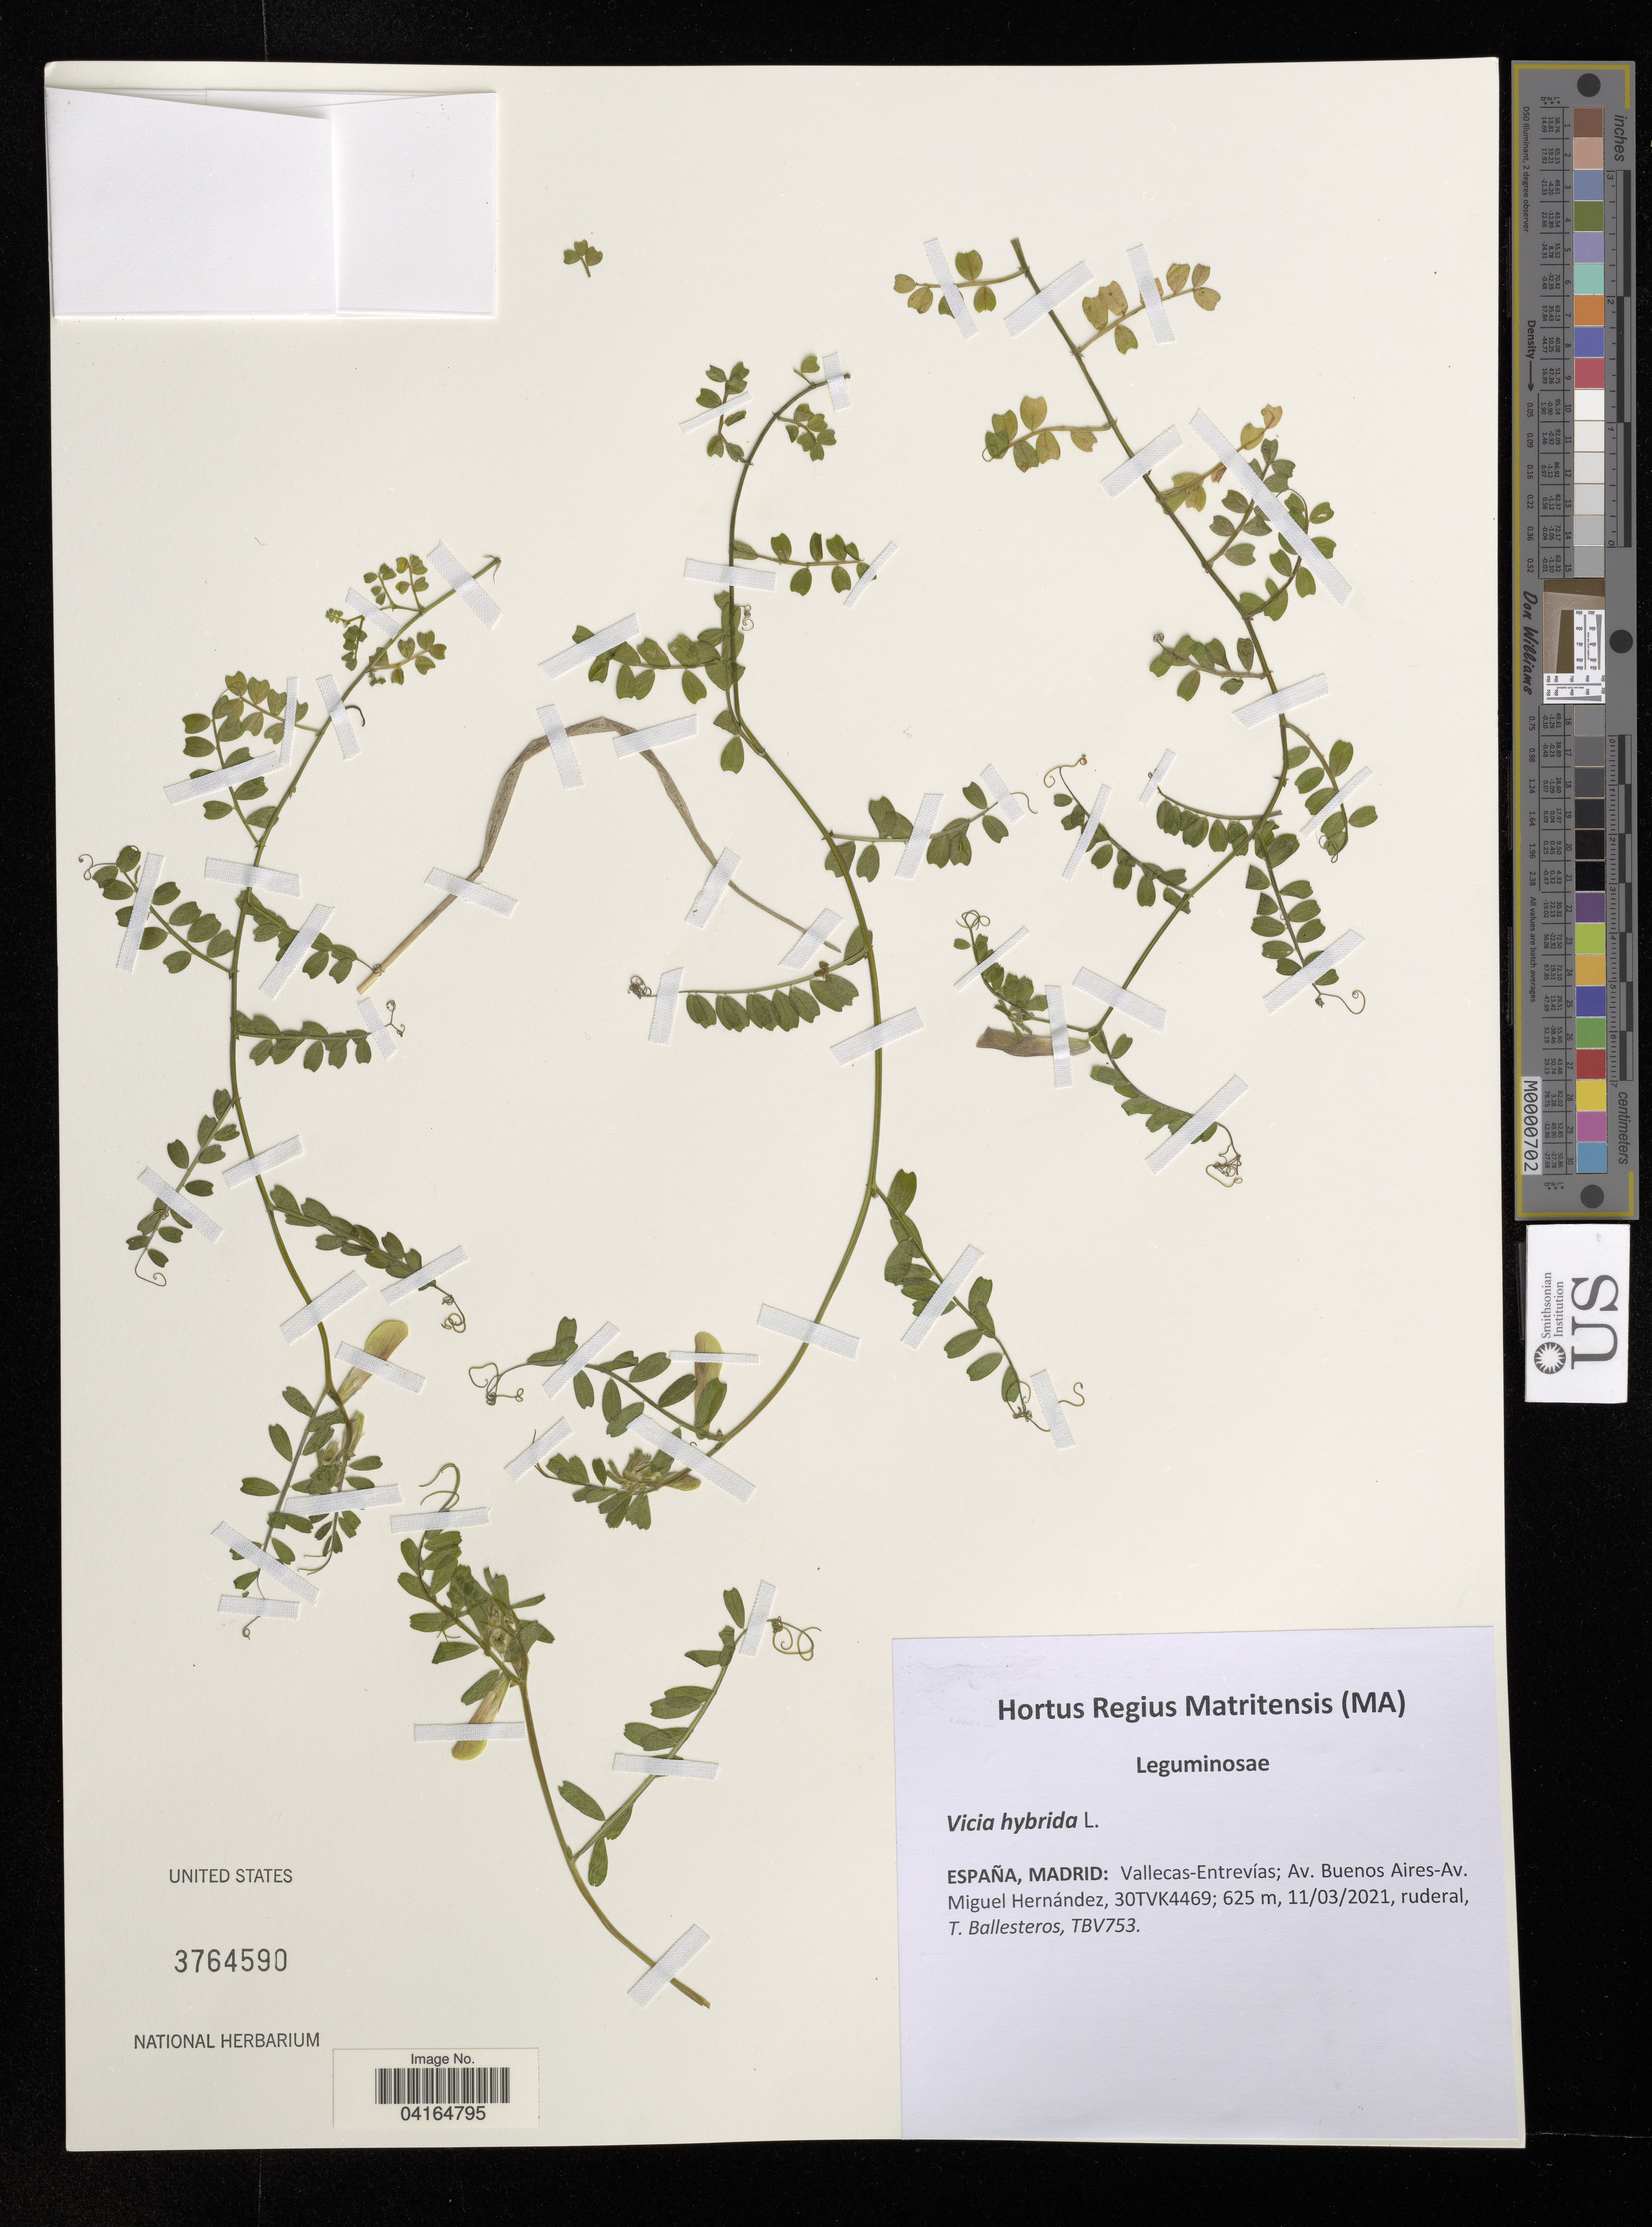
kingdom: Plantae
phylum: Tracheophyta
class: Magnoliopsida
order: Fabales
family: Fabaceae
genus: Vicia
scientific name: Vicia hybrida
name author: L.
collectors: T. Ballesteros & M. Hernández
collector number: TBV753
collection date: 2021-03-11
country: Spain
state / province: Madrid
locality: Vallecas-Entrevías; Av. Buenos Aires-Av.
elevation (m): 625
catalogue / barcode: US 3764590